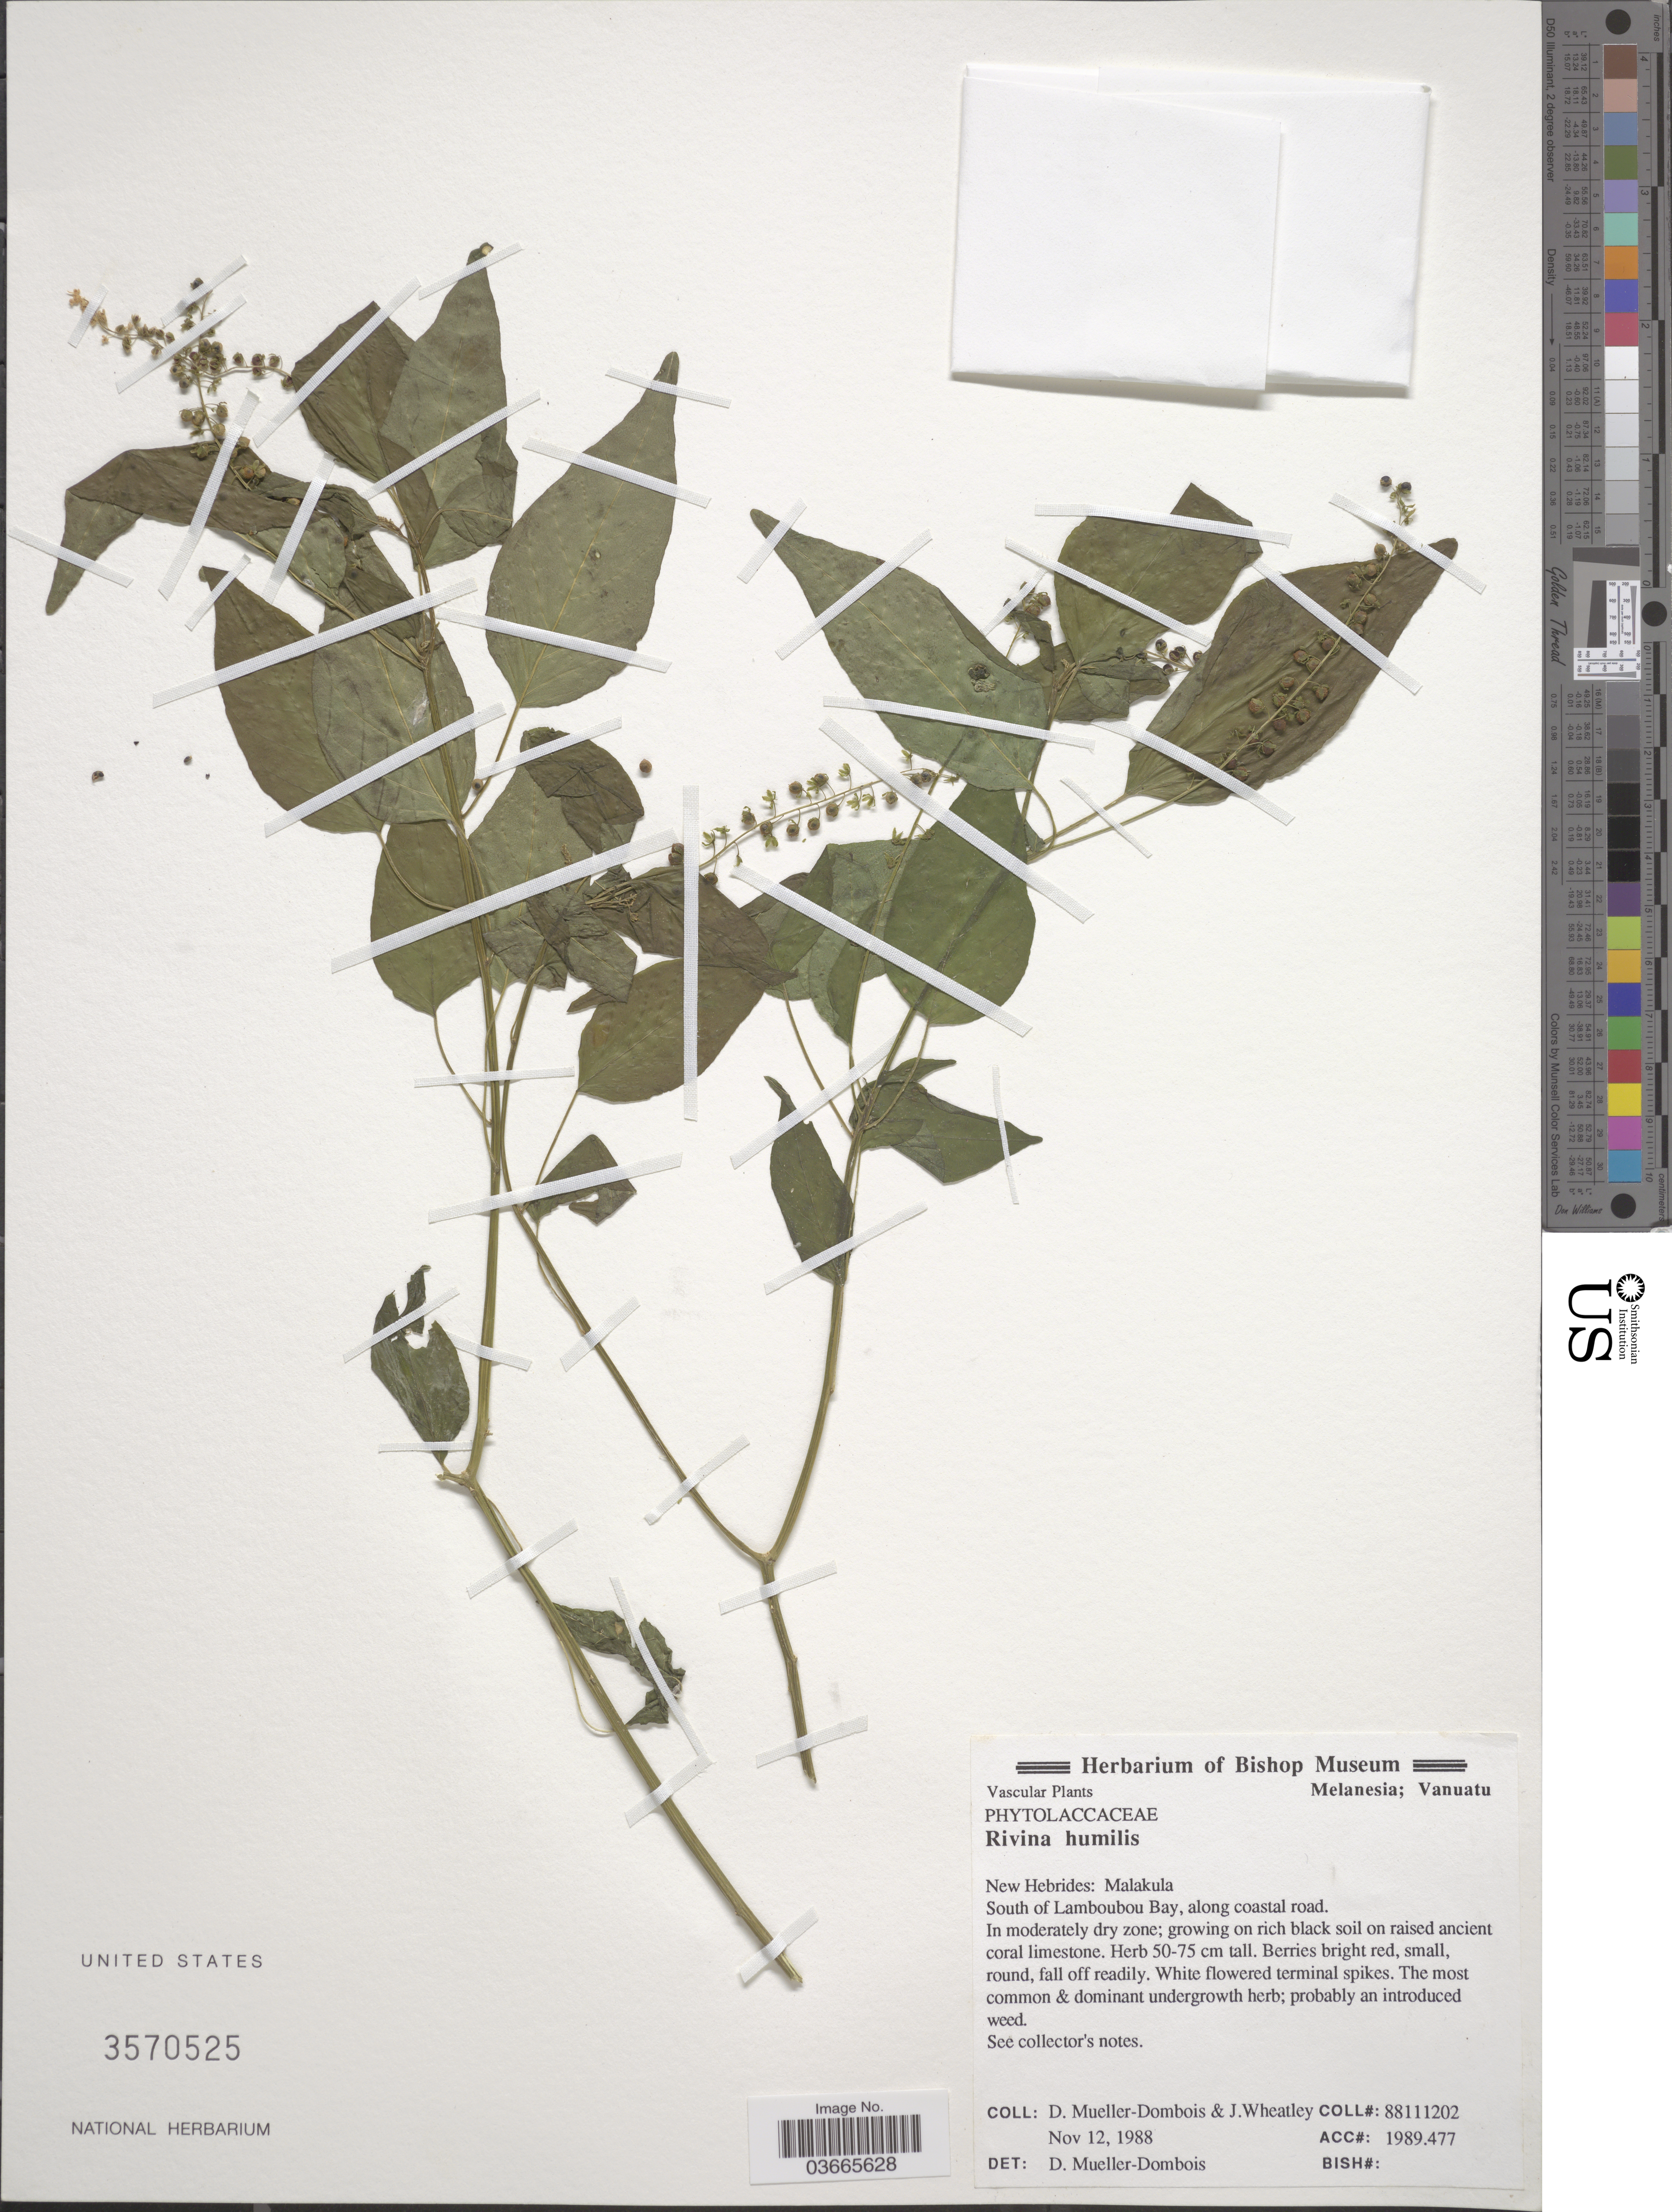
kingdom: Plantae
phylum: Tracheophyta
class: Magnoliopsida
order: Caryophyllales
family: Phytolaccaceae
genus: Rivina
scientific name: Rivina sp.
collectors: D. Mueller-Dombois & J. Wheatley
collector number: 88111202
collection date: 1988-11-12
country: Vanuatu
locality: Melanesia. New Hebrides: Malakula. South of Lamboubou Bay.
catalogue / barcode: US 3570525